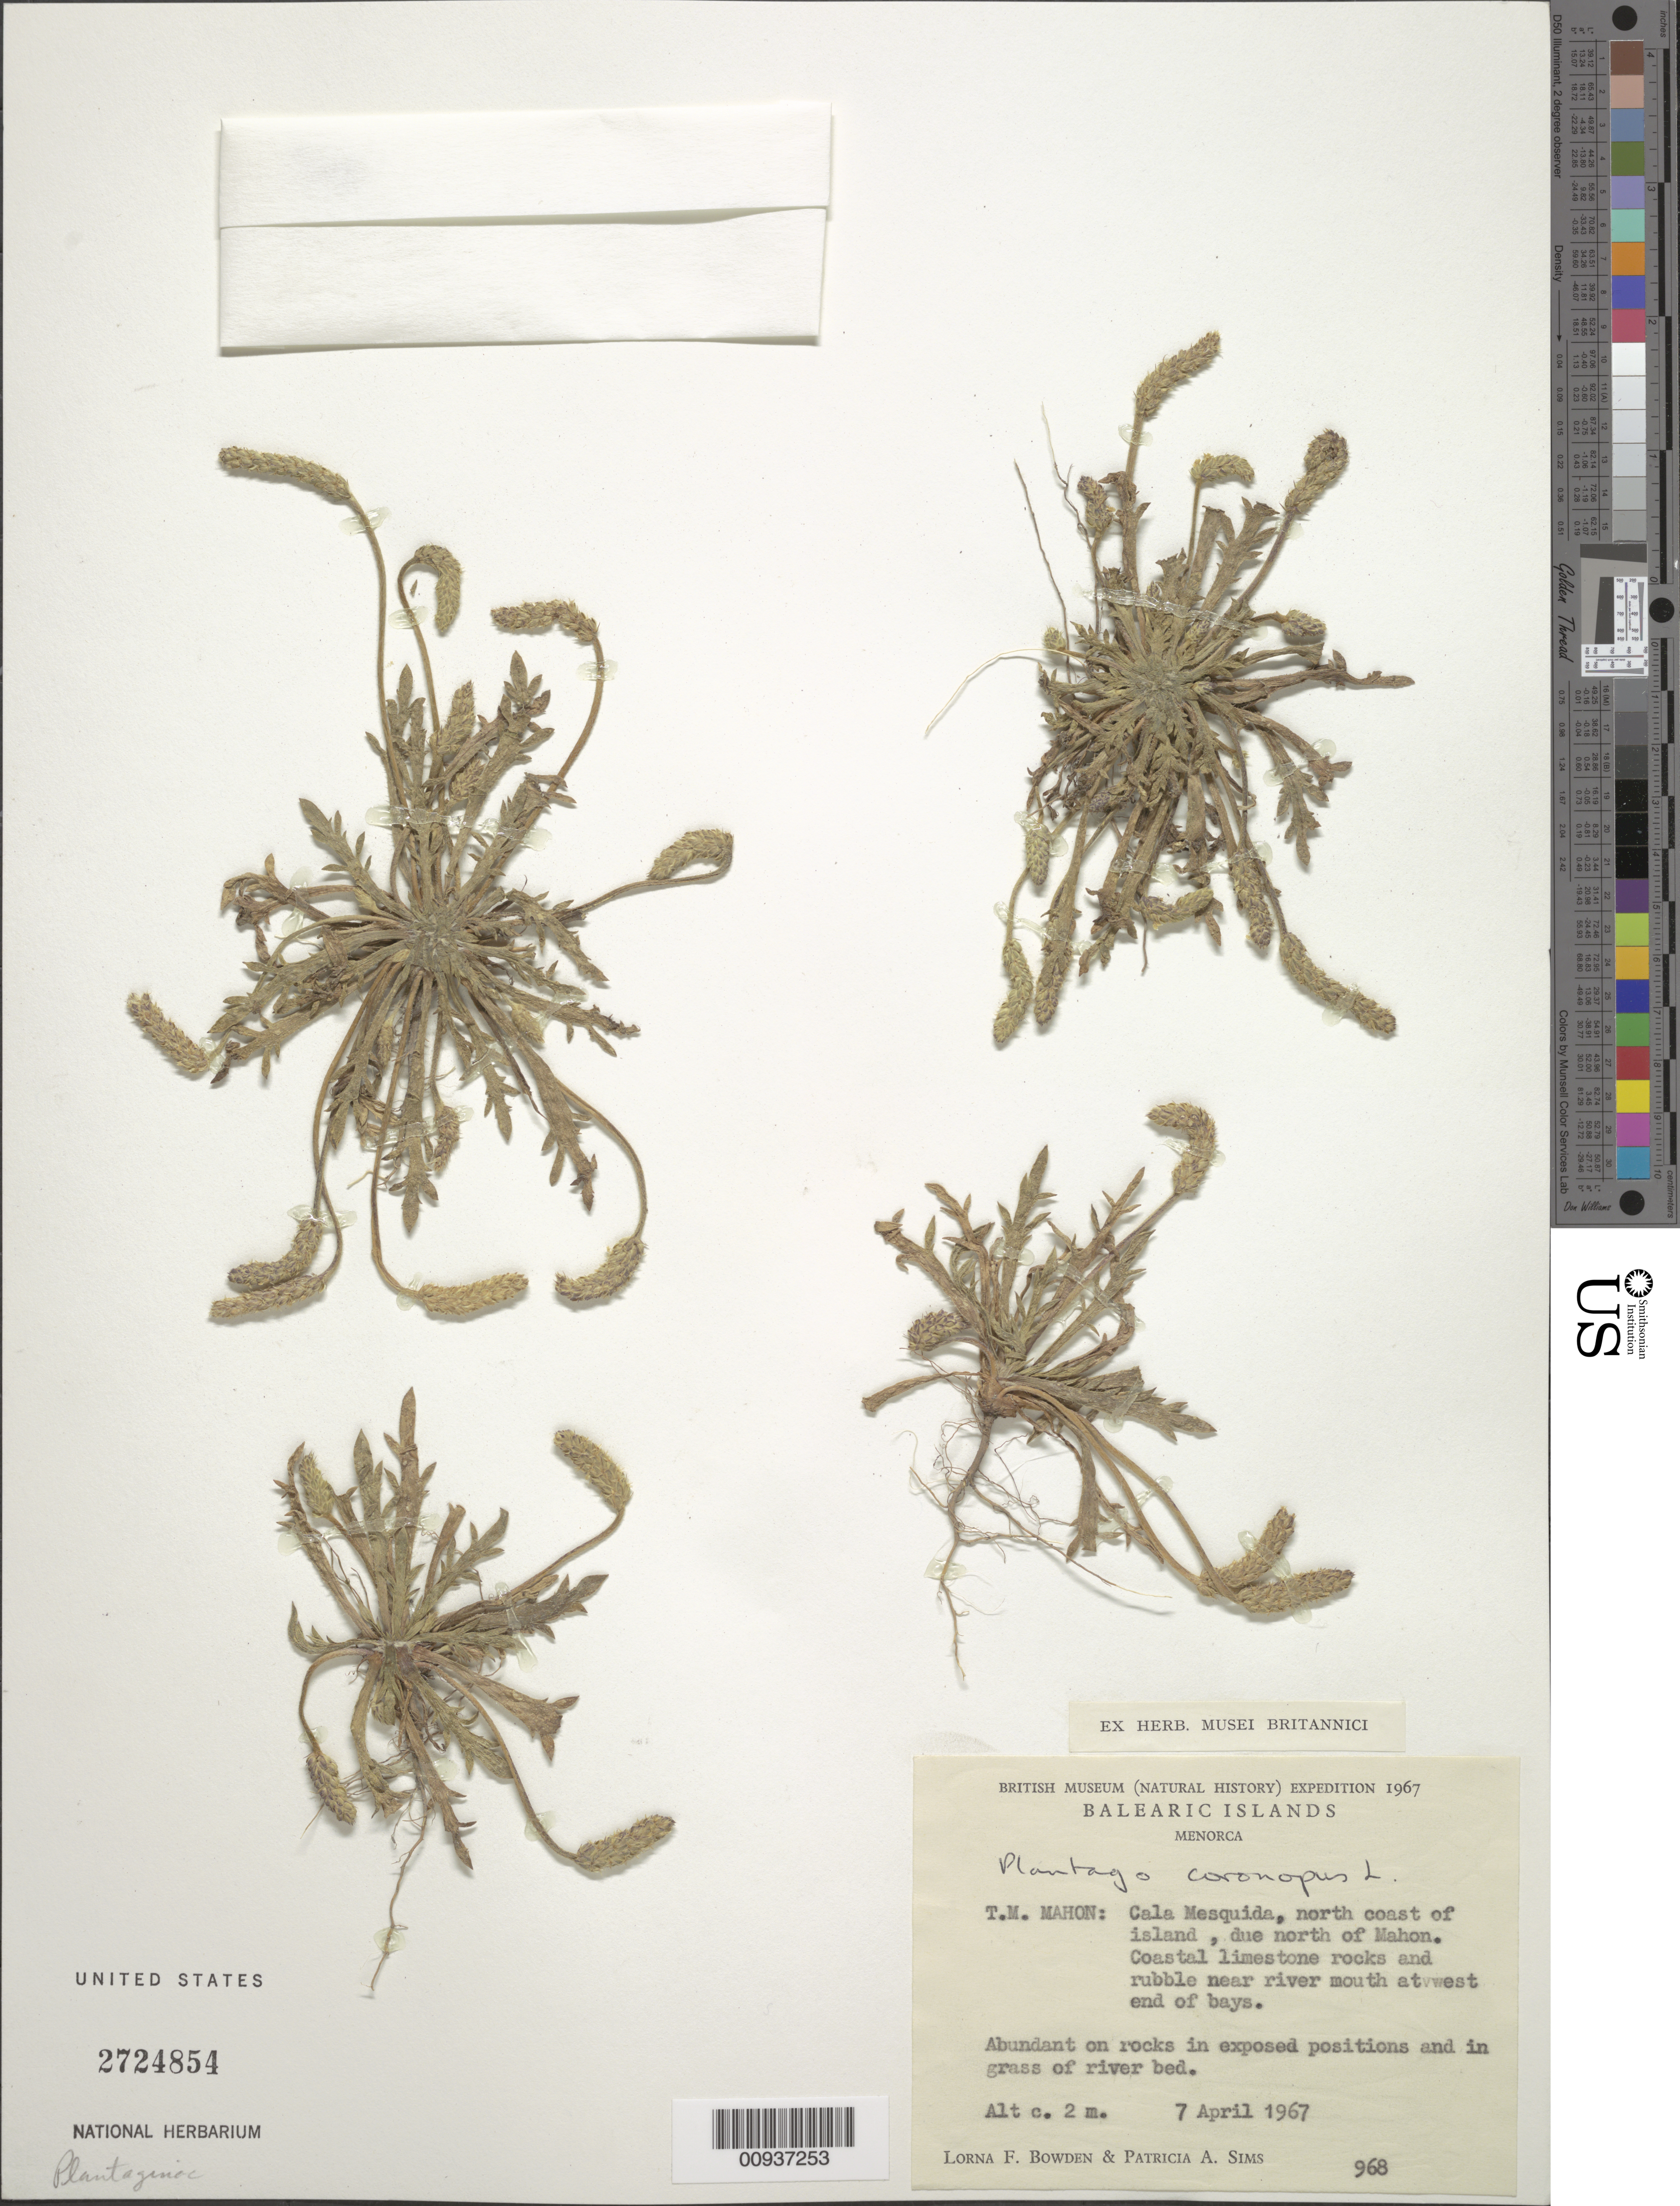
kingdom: Plantae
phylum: Tracheophyta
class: Magnoliopsida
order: Lamiales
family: Plantaginaceae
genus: Plantago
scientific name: Plantago coronopus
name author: L.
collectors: L. F. Bowden & P. A. Sims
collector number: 968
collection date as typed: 07 Apr 1967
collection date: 1967-04-07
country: Spain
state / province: Islas Baleares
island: Menorca I.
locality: T.M. Mahon: Cala Mesquida, north coast of island, due north of Mahon. Coastal limestone rocks and rubble near river mouth at west end of bays.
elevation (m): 2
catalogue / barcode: US 2724854